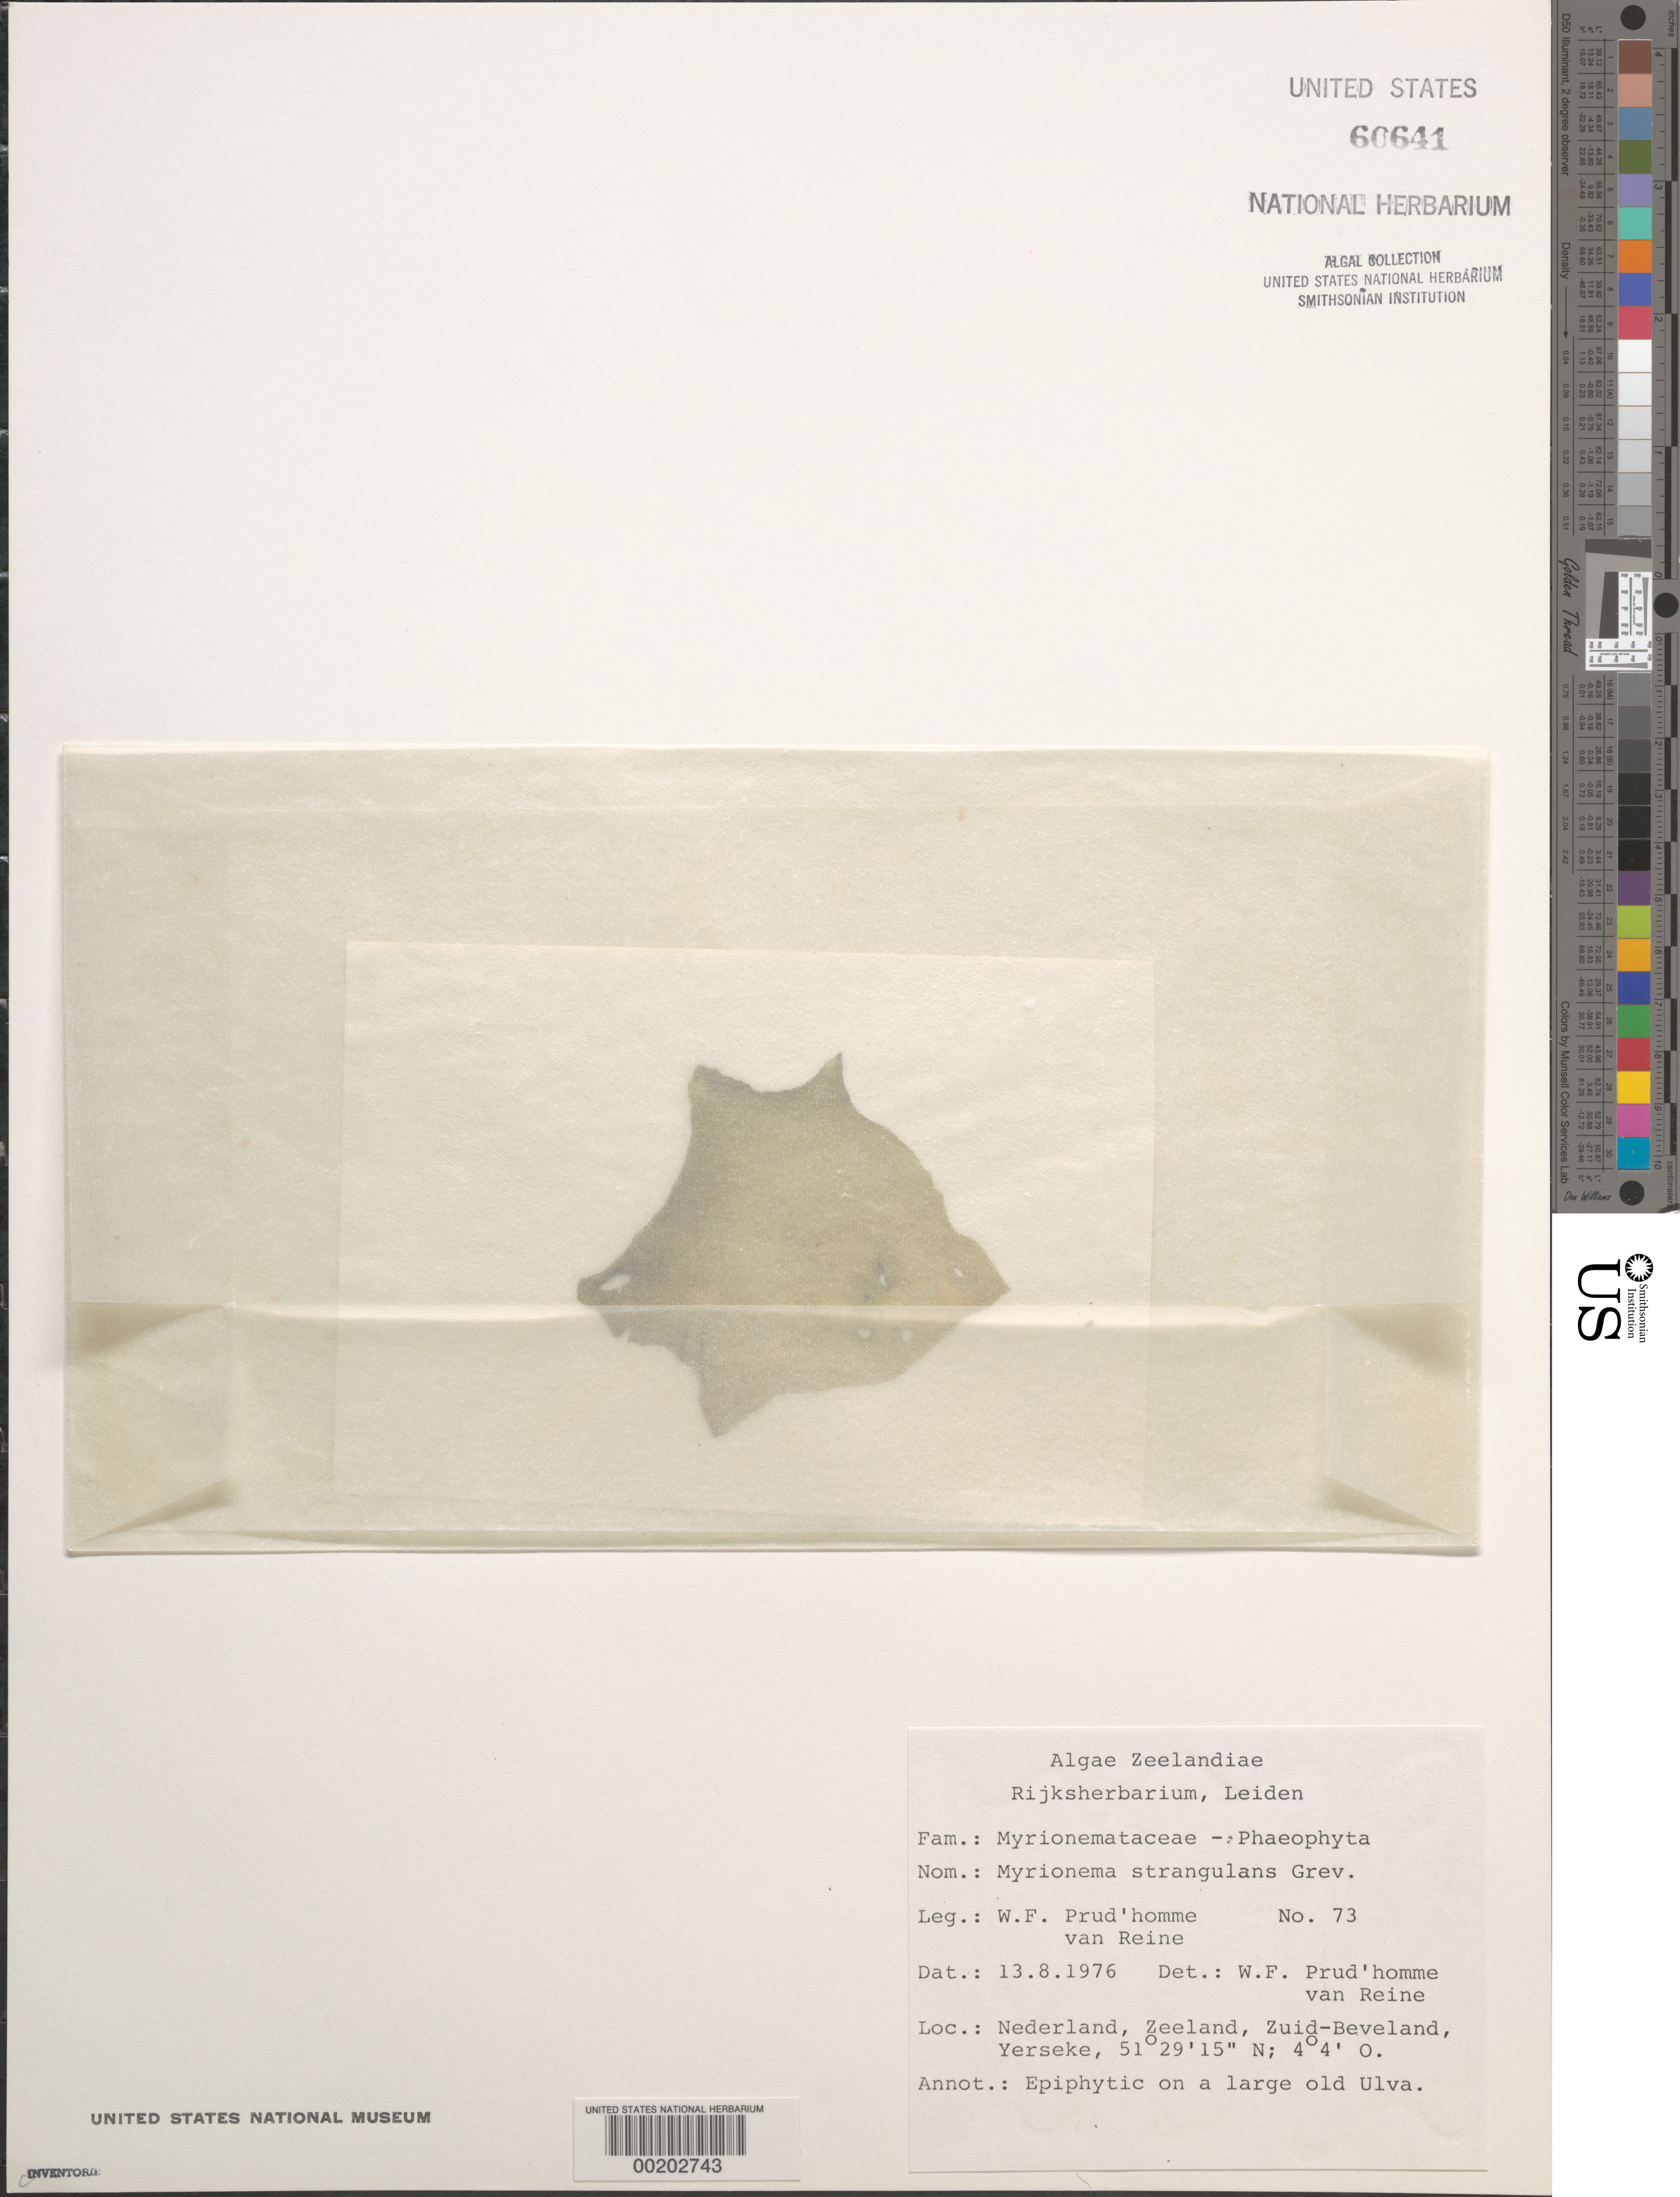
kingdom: Chromista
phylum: Ochrophyta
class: Phaeophyceae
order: Ectocarpales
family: Chordariaceae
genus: Myrionema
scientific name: Myrionema strangulans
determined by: Prud'homme van Reine, W. F.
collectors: W. Prud'homme van Reine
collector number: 73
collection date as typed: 13 Aug 1976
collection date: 1976-08-13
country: Netherlands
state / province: Zeeland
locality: Yerseke, zuid-beveland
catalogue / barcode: US 60641